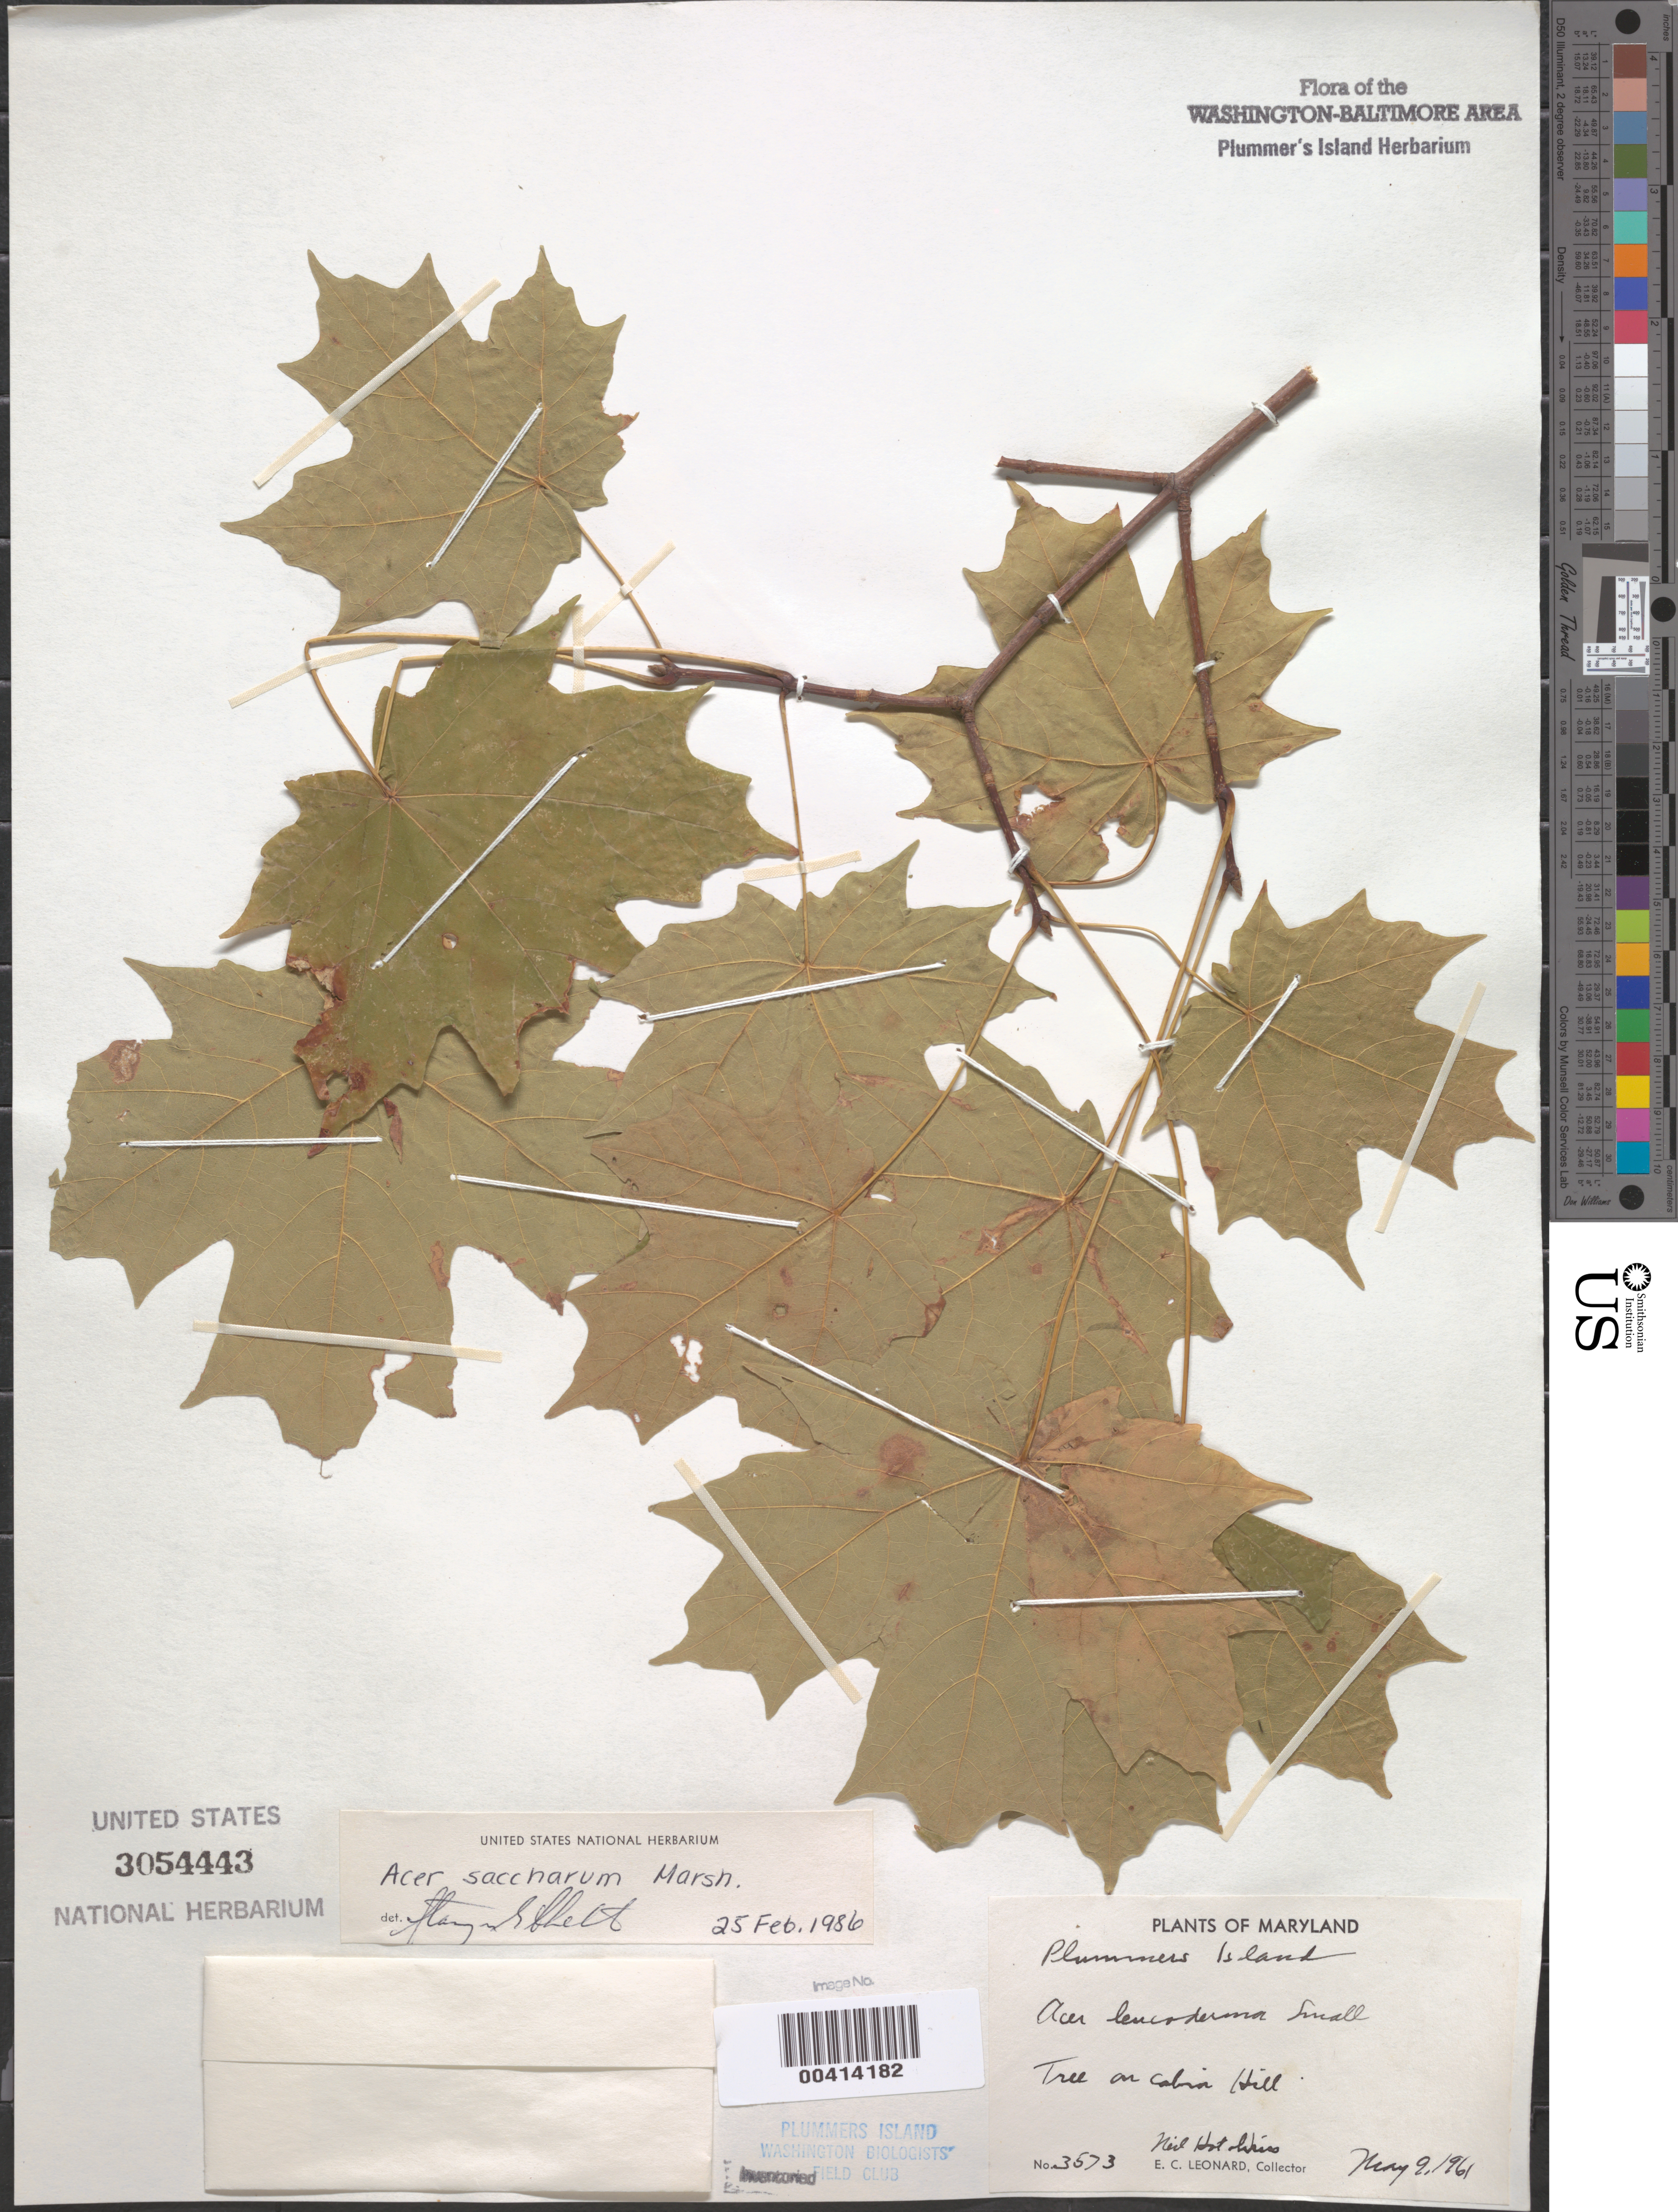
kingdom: Plantae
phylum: Tracheophyta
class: Magnoliopsida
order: Sapindales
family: Sapindaceae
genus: Acer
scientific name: Acer saccharum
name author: Marshall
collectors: E. C. Leonard & N. Hotchkiss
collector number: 3573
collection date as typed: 09 May 1961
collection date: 1961-05-09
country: United States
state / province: Maryland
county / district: Montgomery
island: Plummers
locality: Plummer's Island; Cabin Hill C. & O. Canal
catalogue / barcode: US 3054443